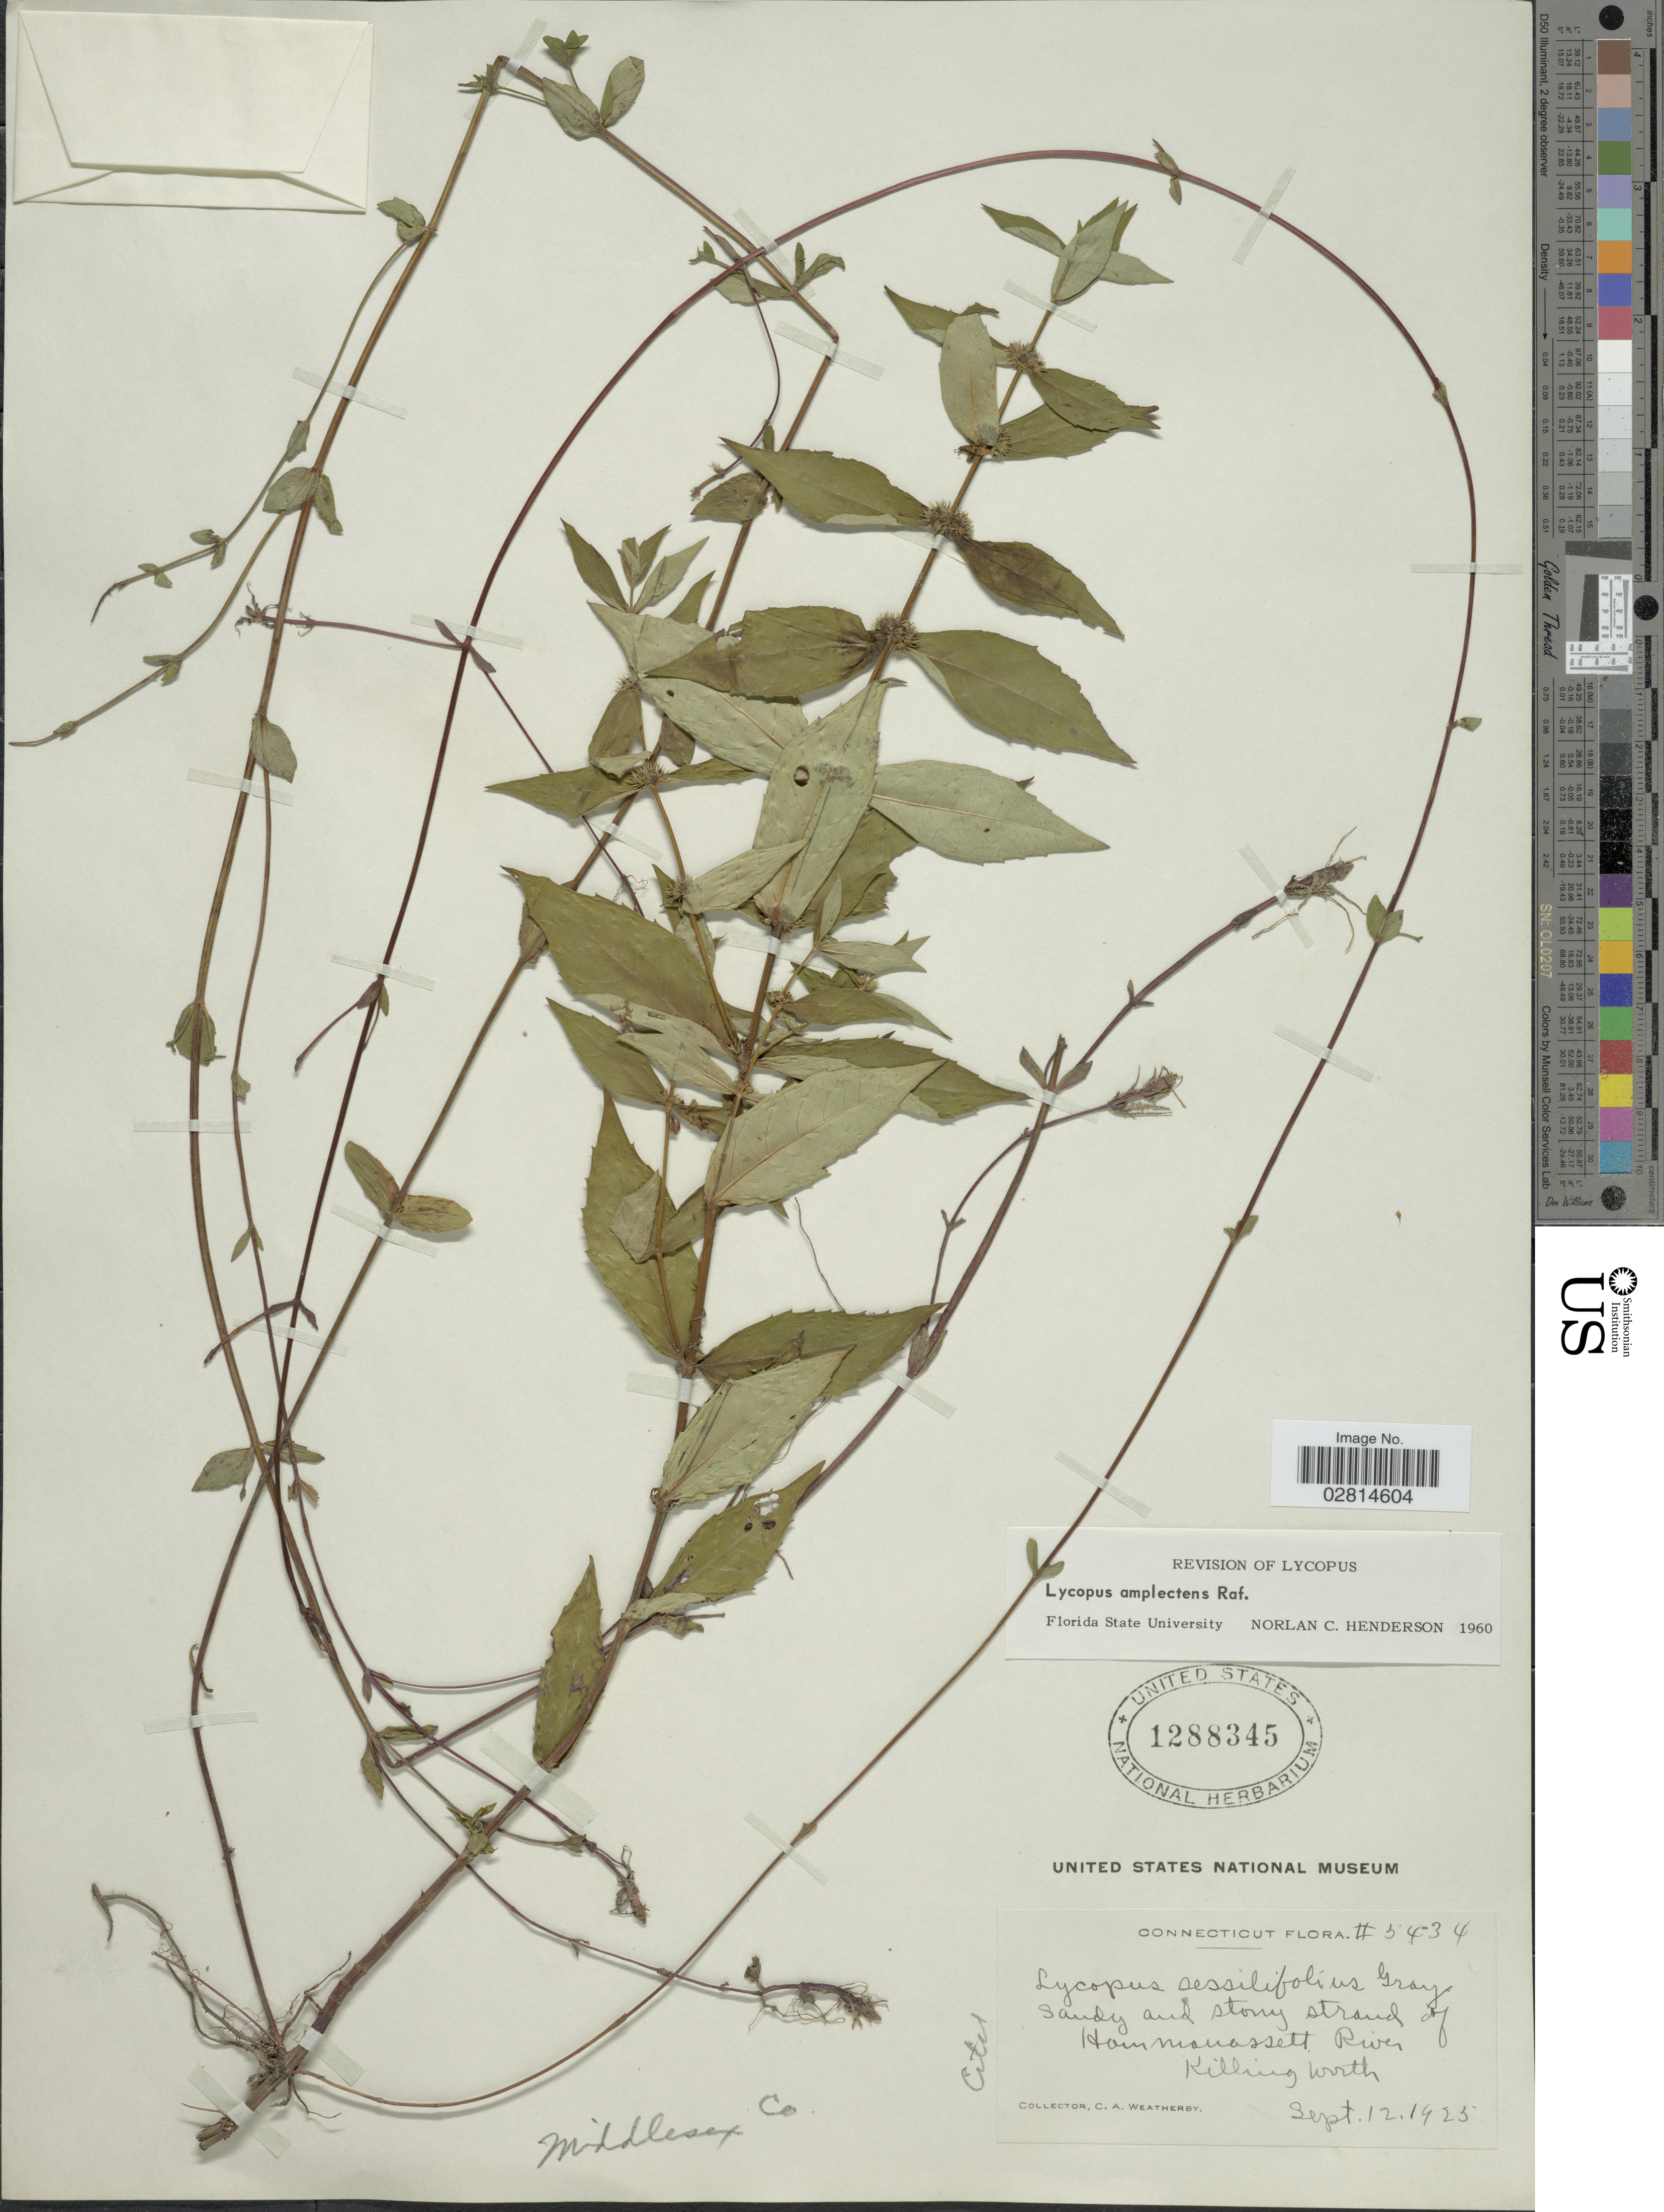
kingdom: Plantae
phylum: Tracheophyta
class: Magnoliopsida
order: Lamiales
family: Lamiaceae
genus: Lycopus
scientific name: Lycopus amplectens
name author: Raf.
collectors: C. A. Weatherby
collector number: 3434*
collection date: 1925-09-12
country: United States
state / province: Connecticut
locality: Sandy and stony strand of Hammanassett River. Killing worth. Middlesex Co.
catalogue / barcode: US 1288345